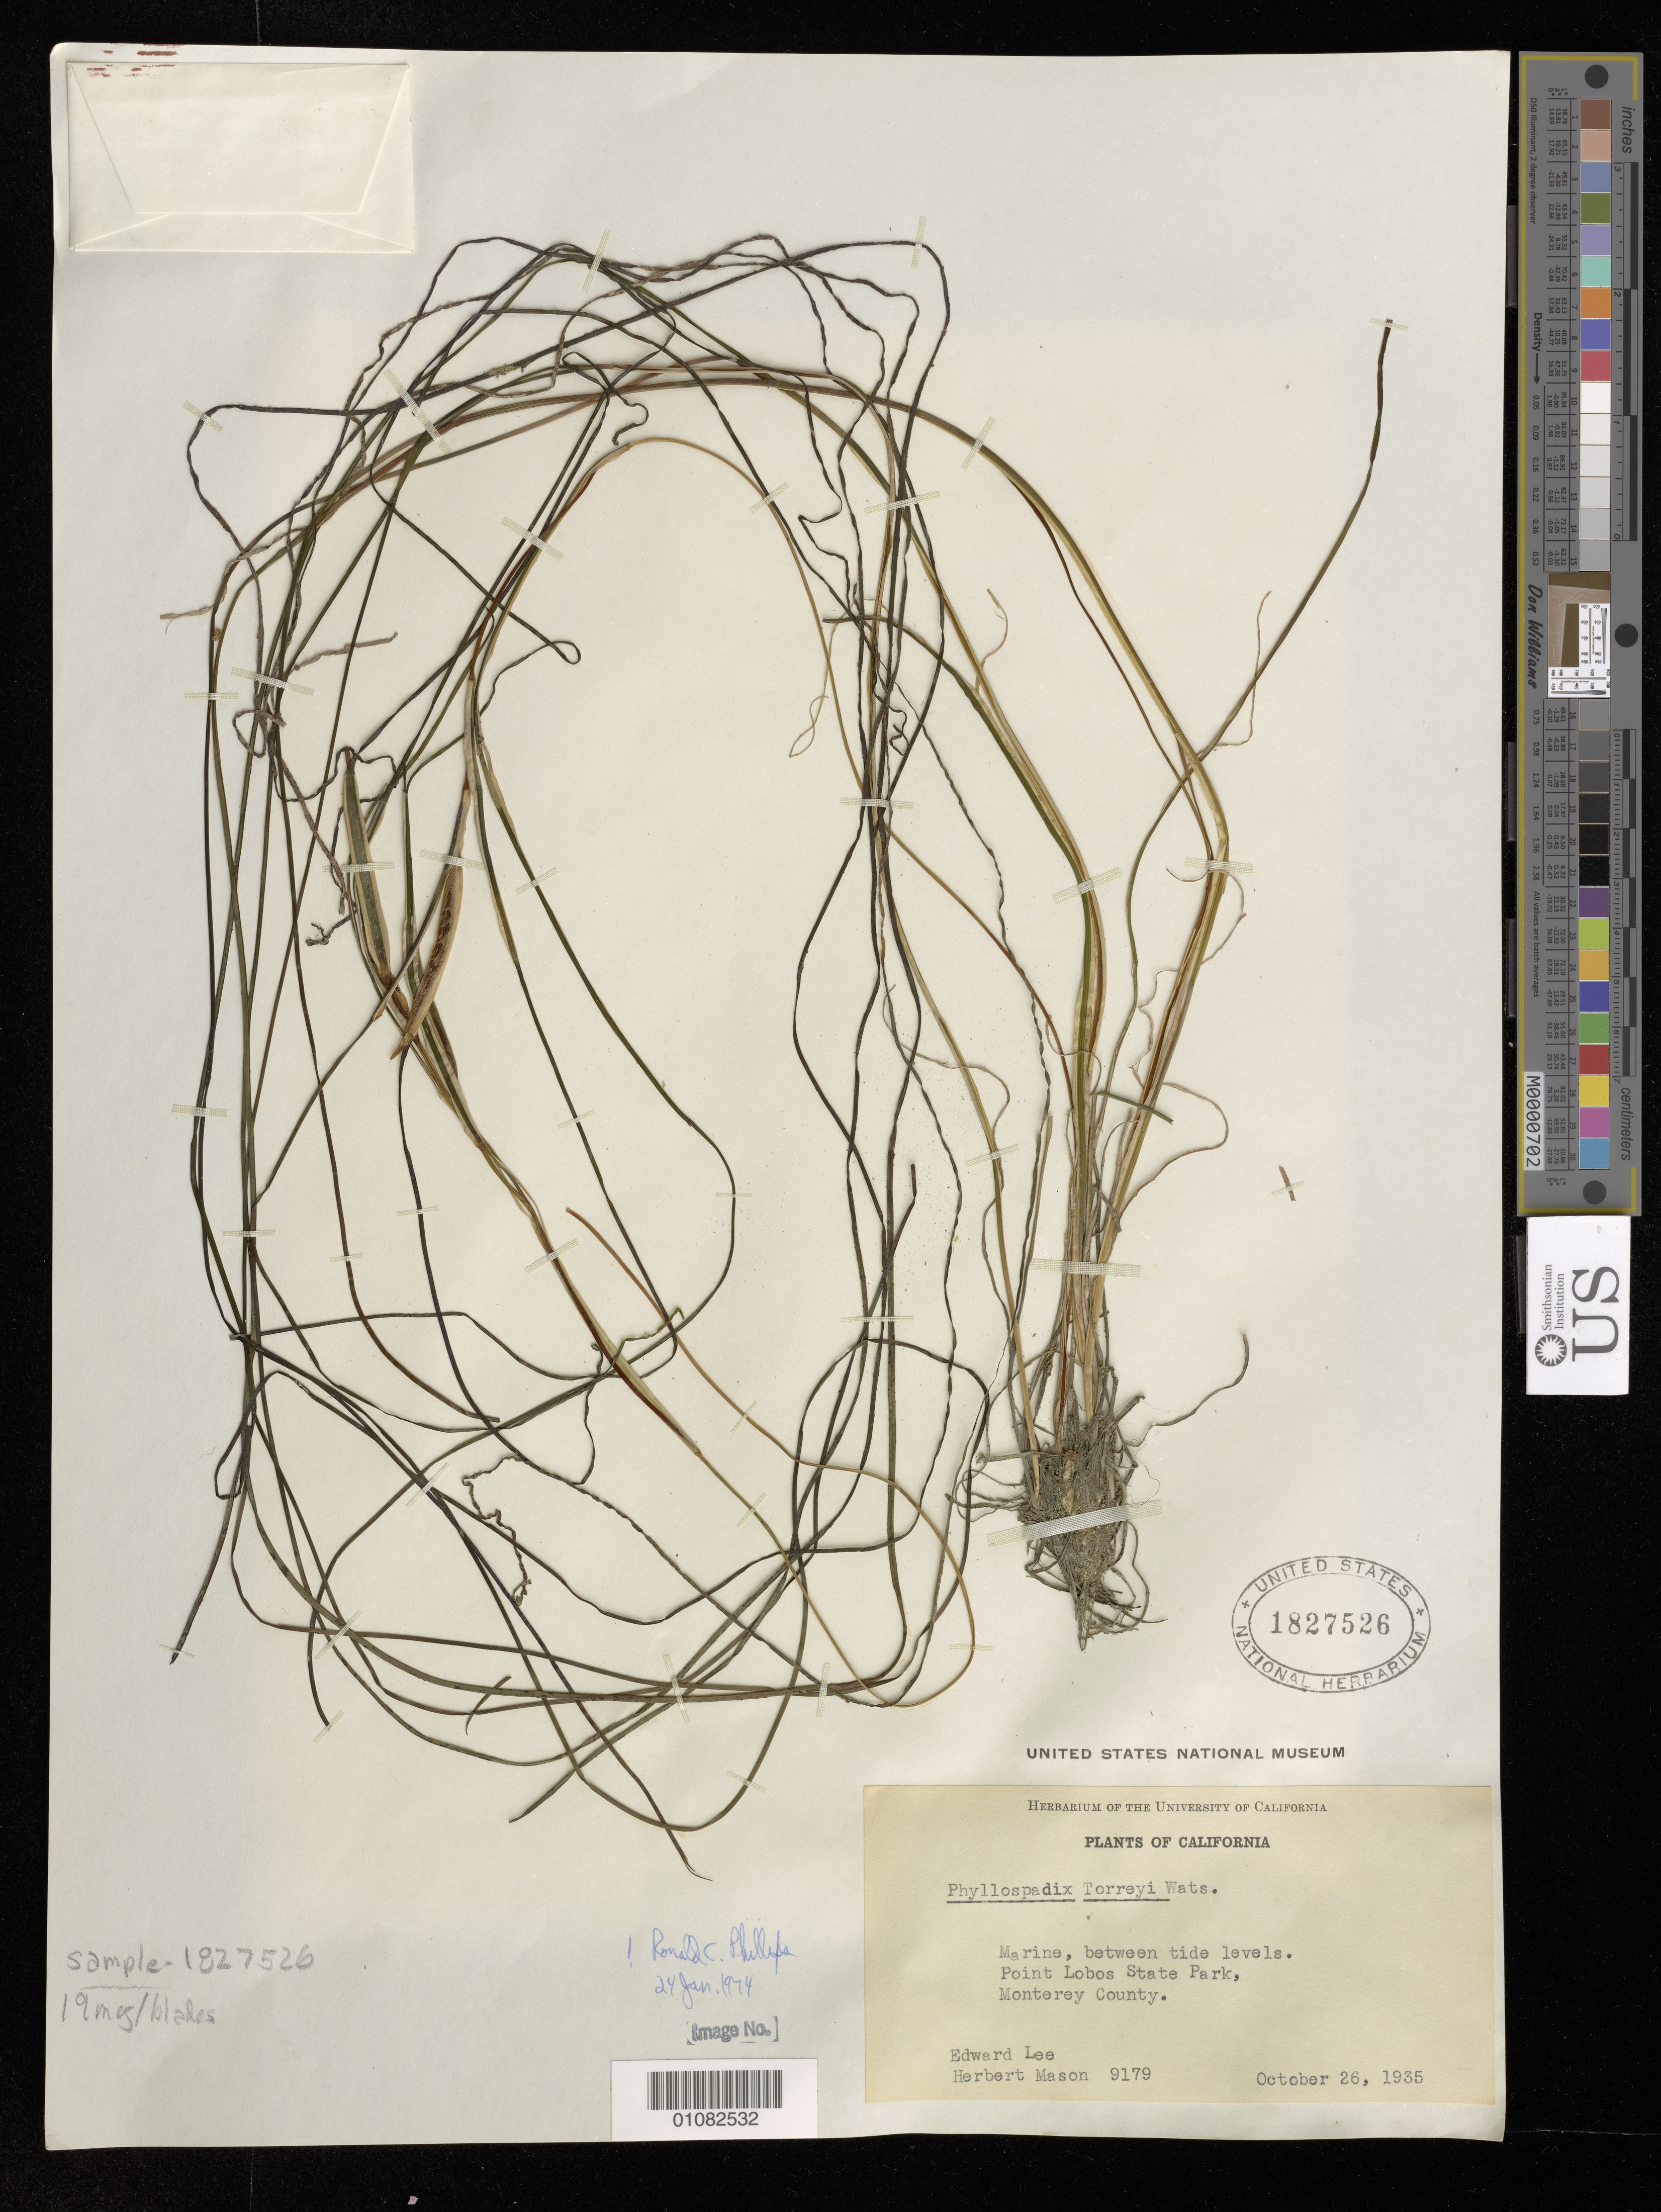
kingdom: Plantae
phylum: Tracheophyta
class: Liliopsida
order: Alismatales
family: Zosteraceae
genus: Phyllospadix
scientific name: Phyllospadix torreyi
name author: S. Watson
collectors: E. Lee & H. L. Mason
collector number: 9179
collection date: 1935-10-26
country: United States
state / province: California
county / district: Monterey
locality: Point Lobos State Park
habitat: between tide levels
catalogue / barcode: US 1827526